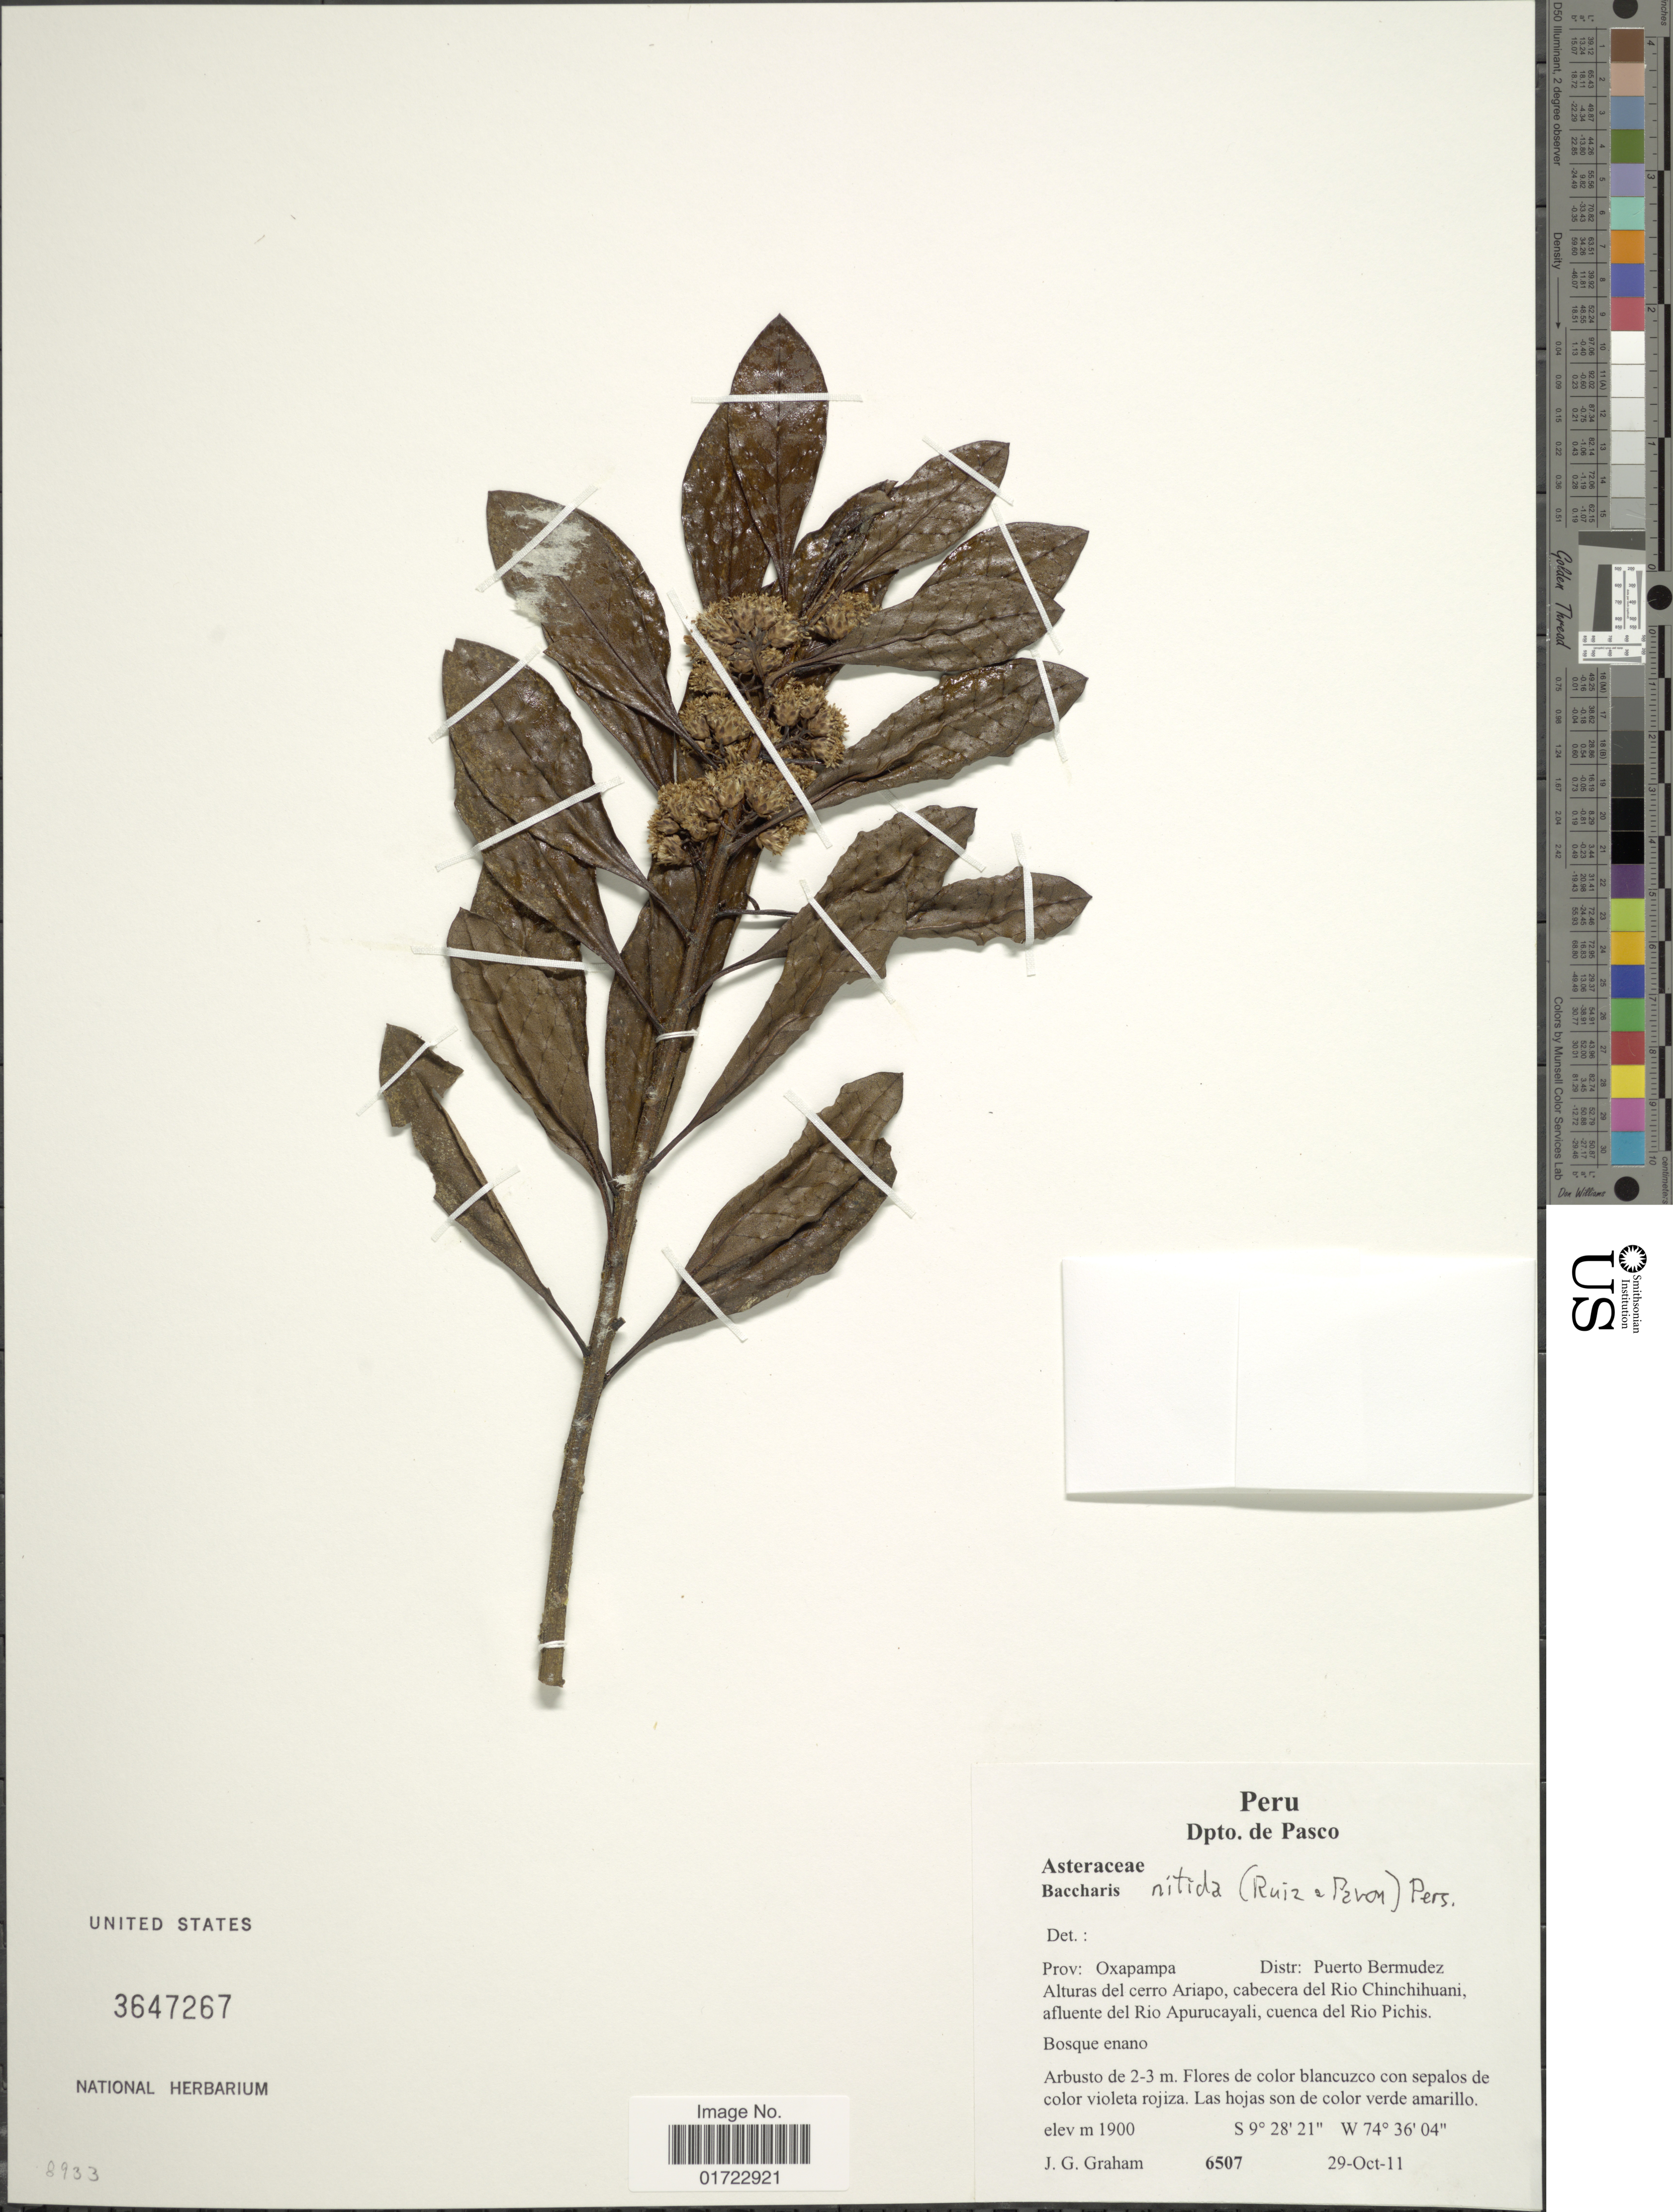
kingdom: Plantae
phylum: Tracheophyta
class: Magnoliopsida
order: Asterales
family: Asteraceae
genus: Baccharis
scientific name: Baccharis nitida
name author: (Ruiz & Pav.) Pers.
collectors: J. Graham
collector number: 6507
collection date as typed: Transcribed d/m/y: 29/10/11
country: Peru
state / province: Pasco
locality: Prov: Oxapampa. Distr: Puerto Bermudez. Alturas del cerro Ariapo, cabecera del Rio Chinchihuani, afluente del Rio Apurucayali, cuenca del Rio Pichis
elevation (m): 1900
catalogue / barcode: US 3647267